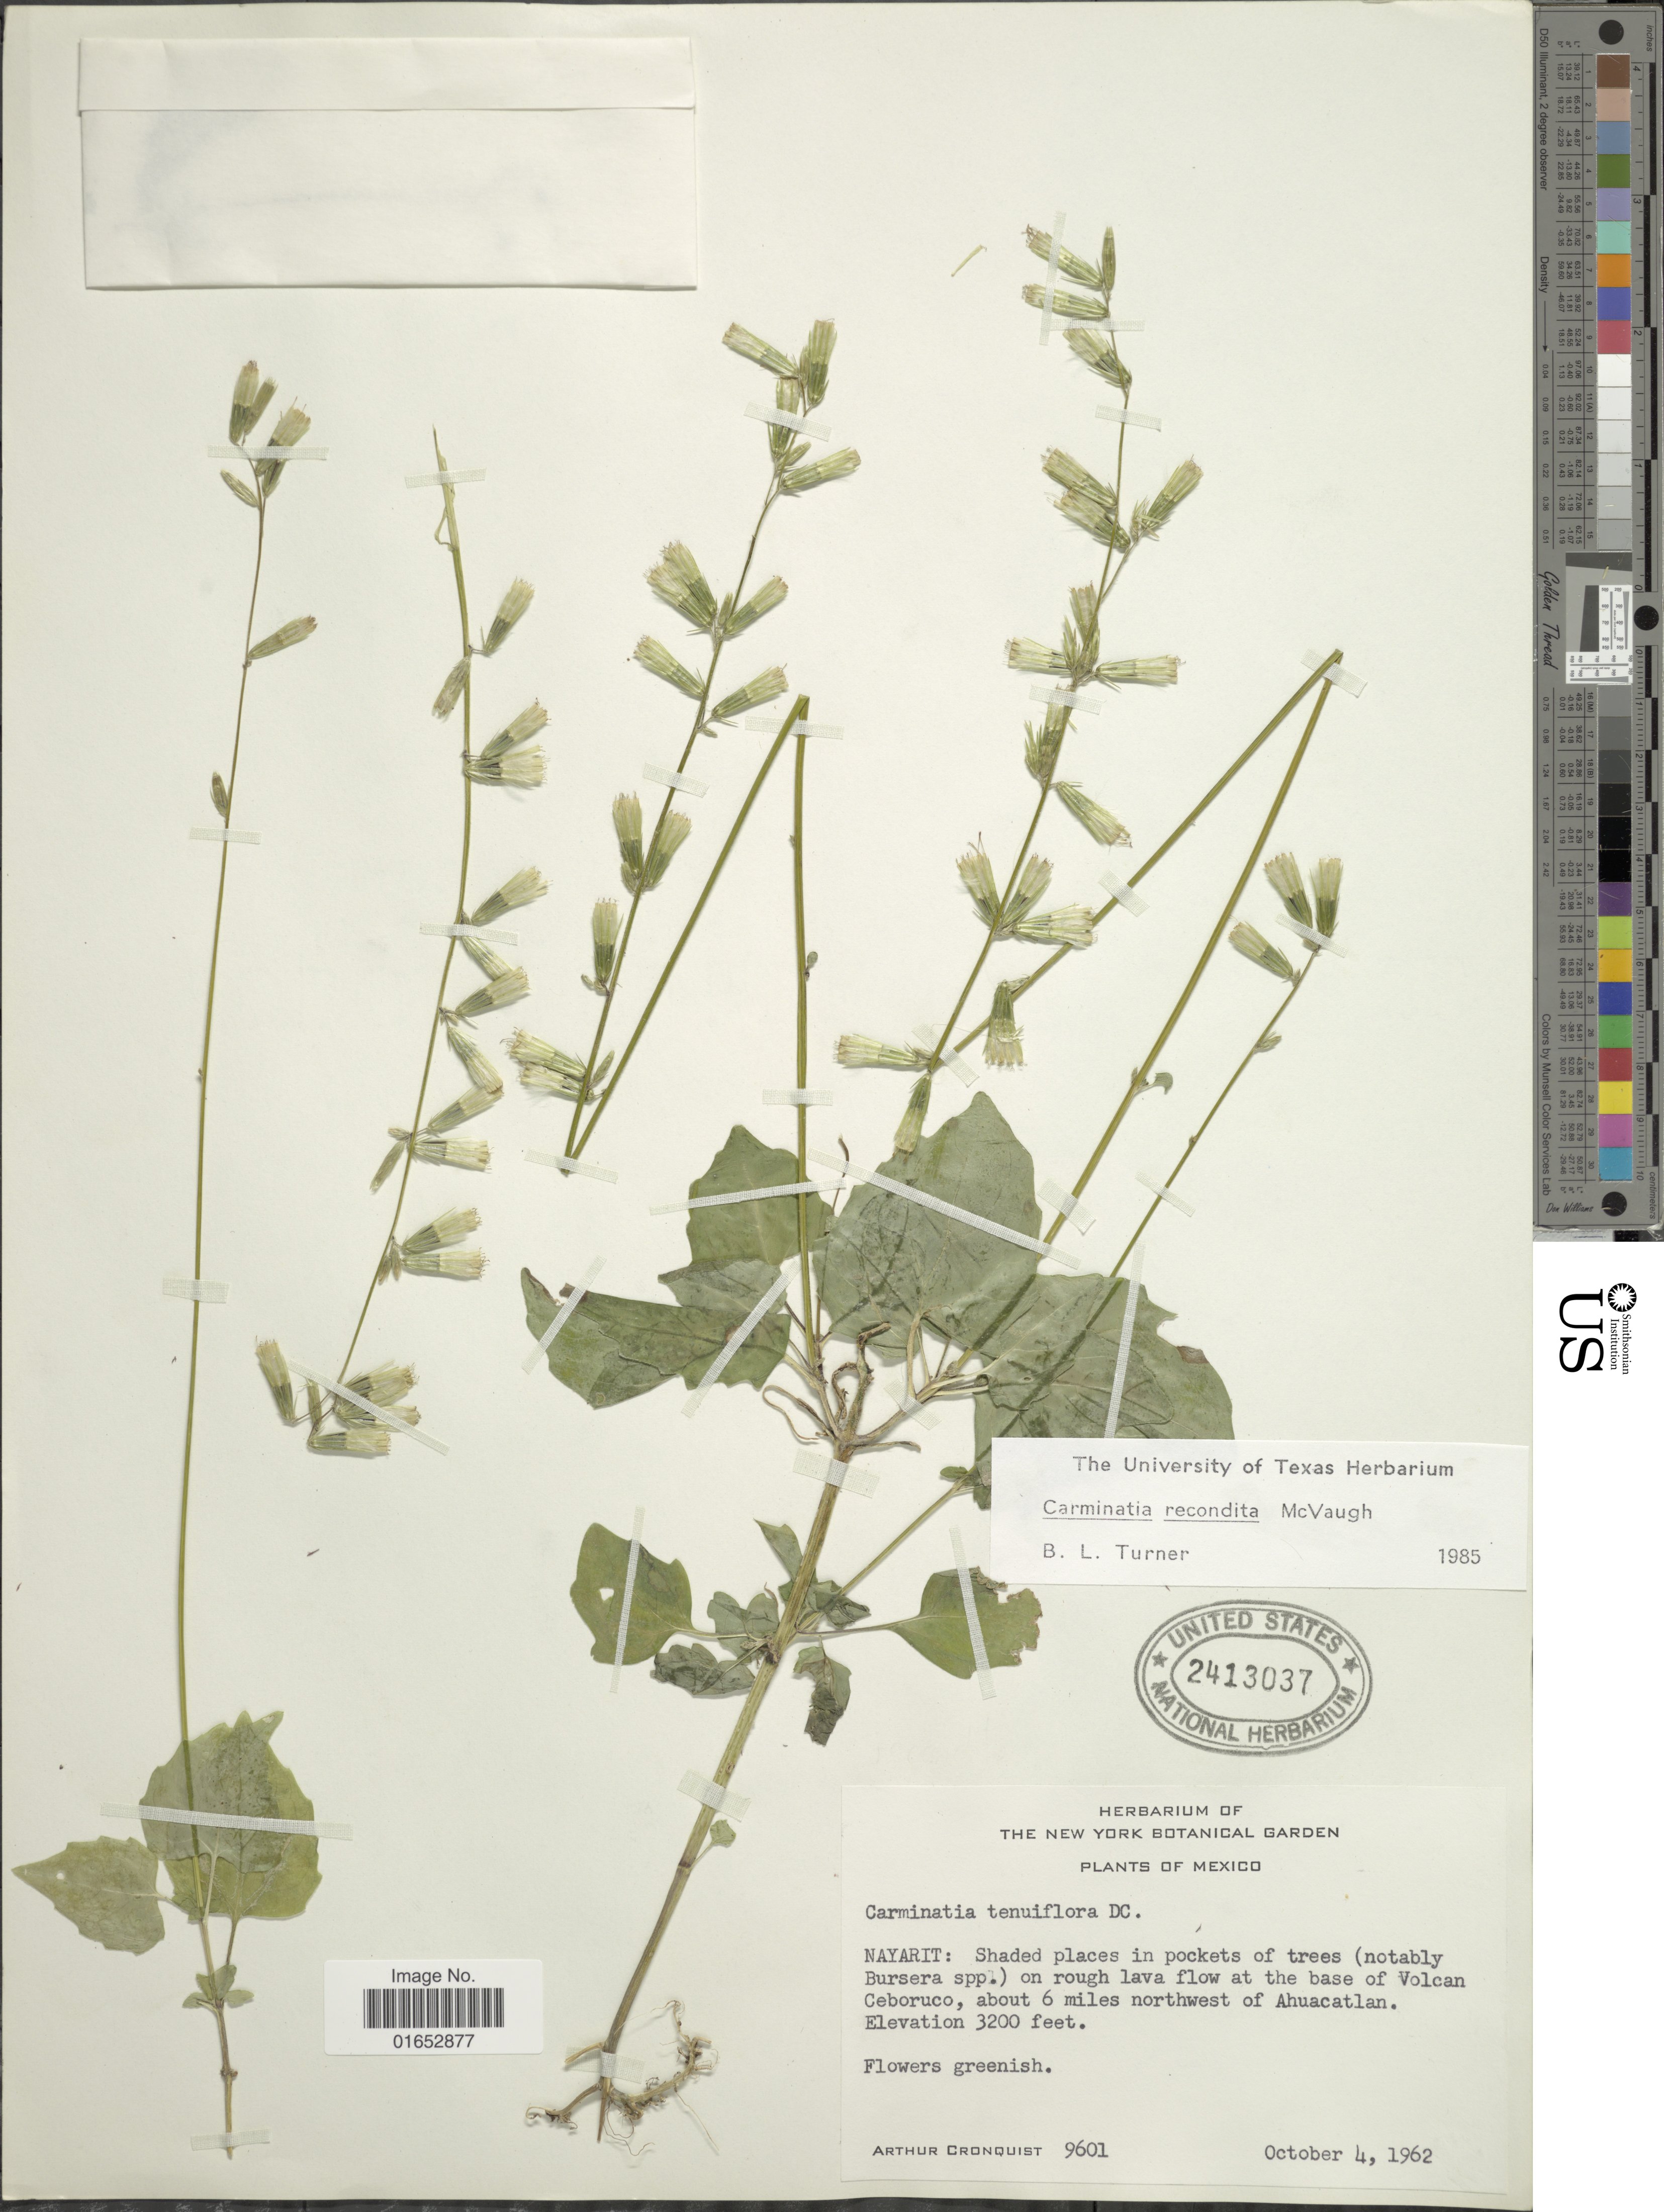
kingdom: Plantae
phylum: Tracheophyta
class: Magnoliopsida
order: Asterales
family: Asteraceae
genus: Carminatia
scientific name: Carminatia recondita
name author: McVaugh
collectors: A. J. Cronquist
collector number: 9601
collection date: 1962-10-04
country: Mexico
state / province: Nayarit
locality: Shaded places in pockets of trees (notably Bursera spp.) on rough lava flow at the base of Volcan Ceboruco, about 6 miles northwest of Ahuacatlan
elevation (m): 975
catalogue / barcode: US 2413037